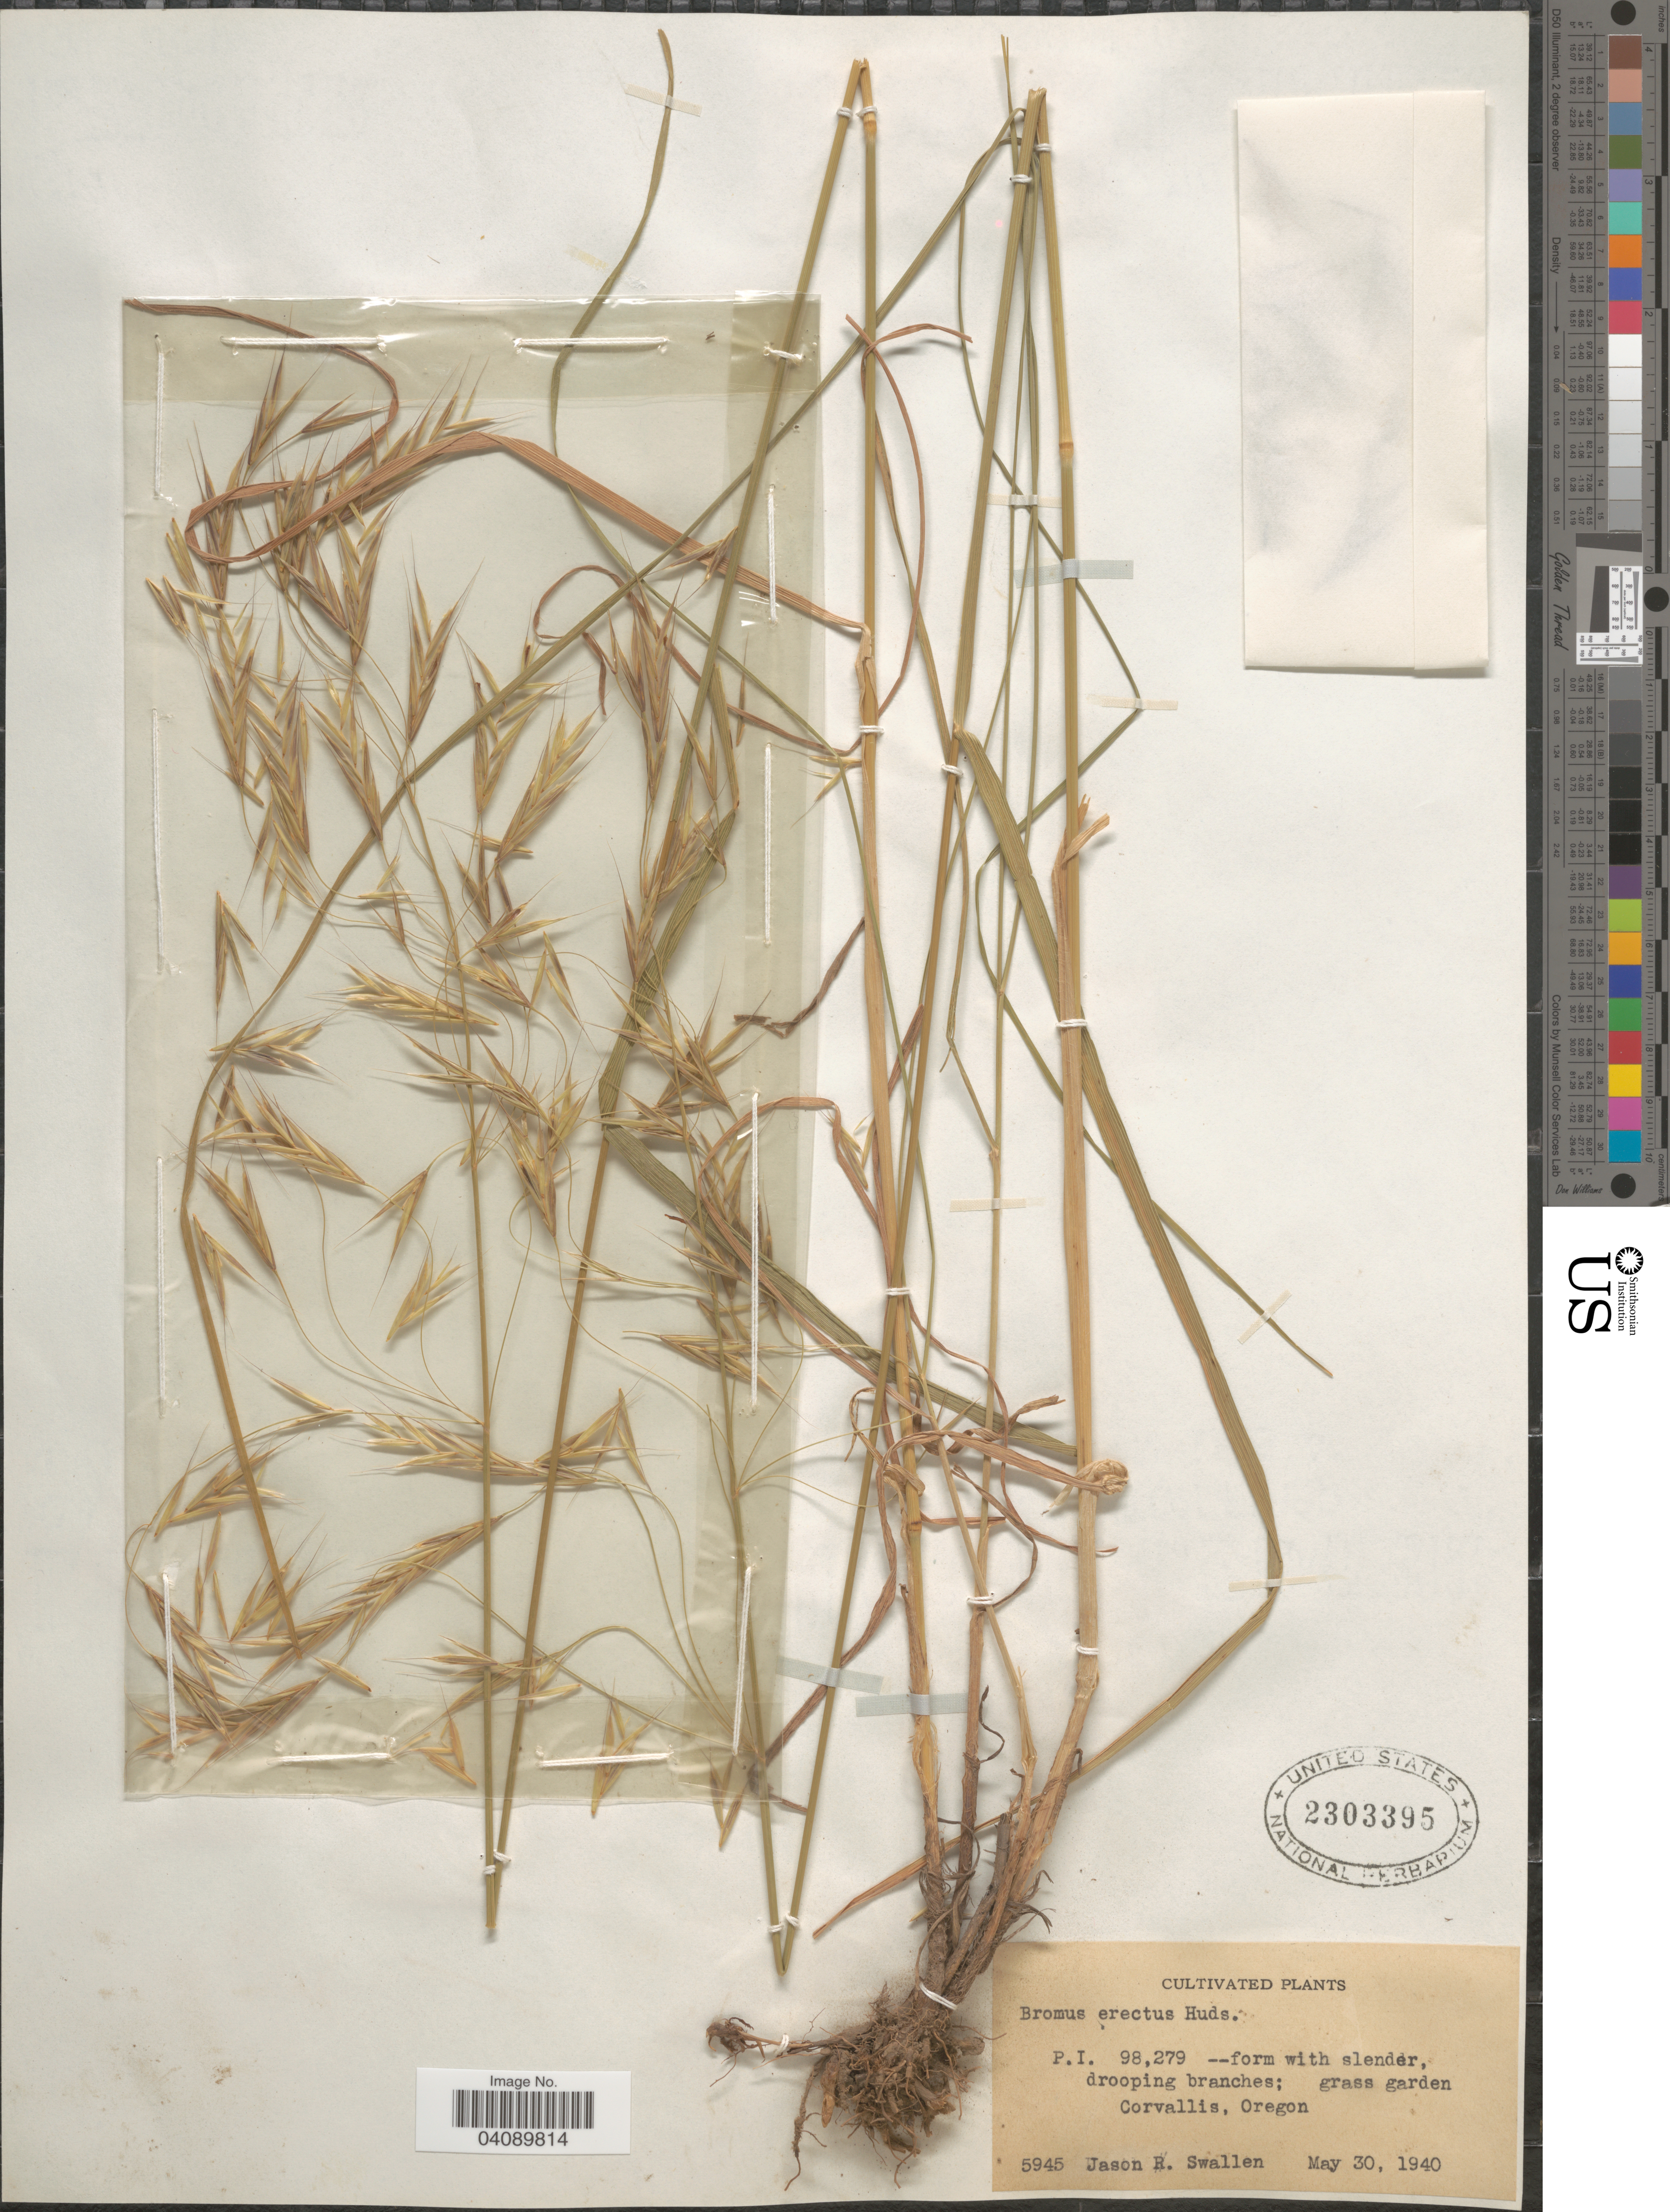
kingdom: Plantae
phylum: Tracheophyta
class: Liliopsida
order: Poales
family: Poaceae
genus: Bromus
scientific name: Bromus erectus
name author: Huds.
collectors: J. R. Swallen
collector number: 5945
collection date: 1940-05-30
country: United States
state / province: Oregon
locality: Grass garden. Corvallis.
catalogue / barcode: US 2303395